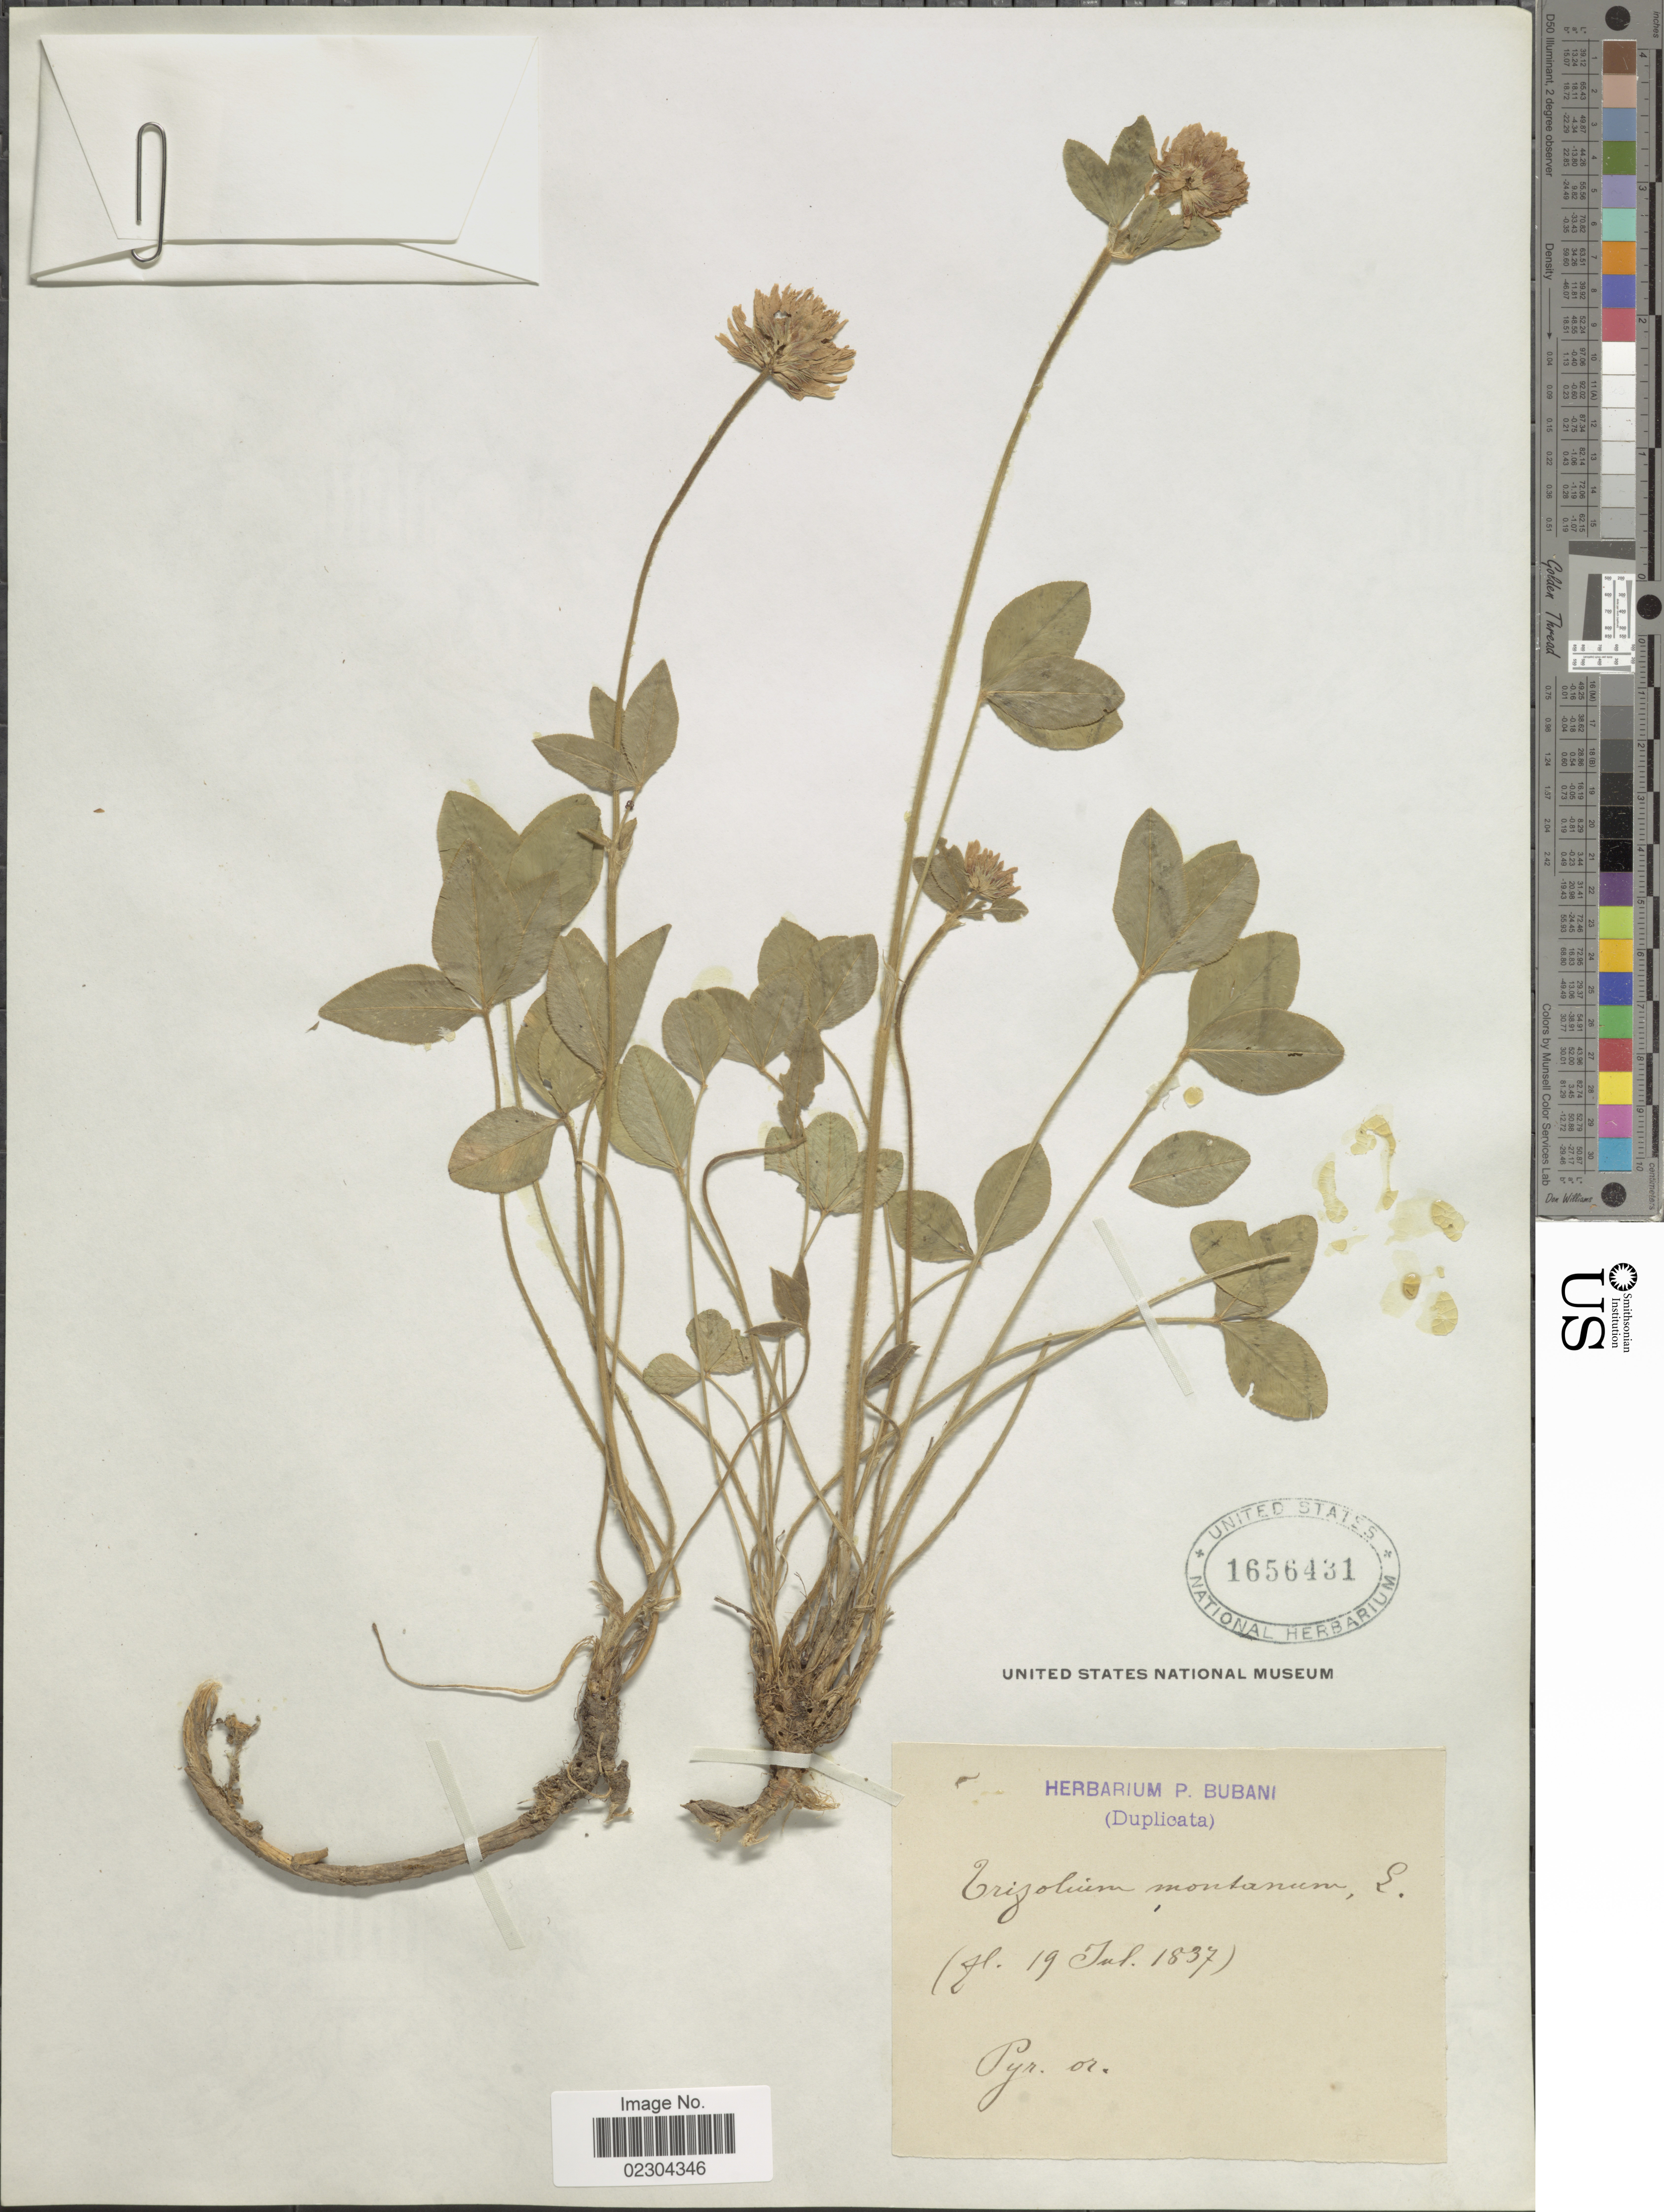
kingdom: Plantae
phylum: Tracheophyta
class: Magnoliopsida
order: Fabales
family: Fabaceae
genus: Trifolium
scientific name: Trifolium montanum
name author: L.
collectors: ex herb. P. Bubani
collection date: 1837-07-19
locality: Pyr. Or.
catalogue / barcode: US 1656431